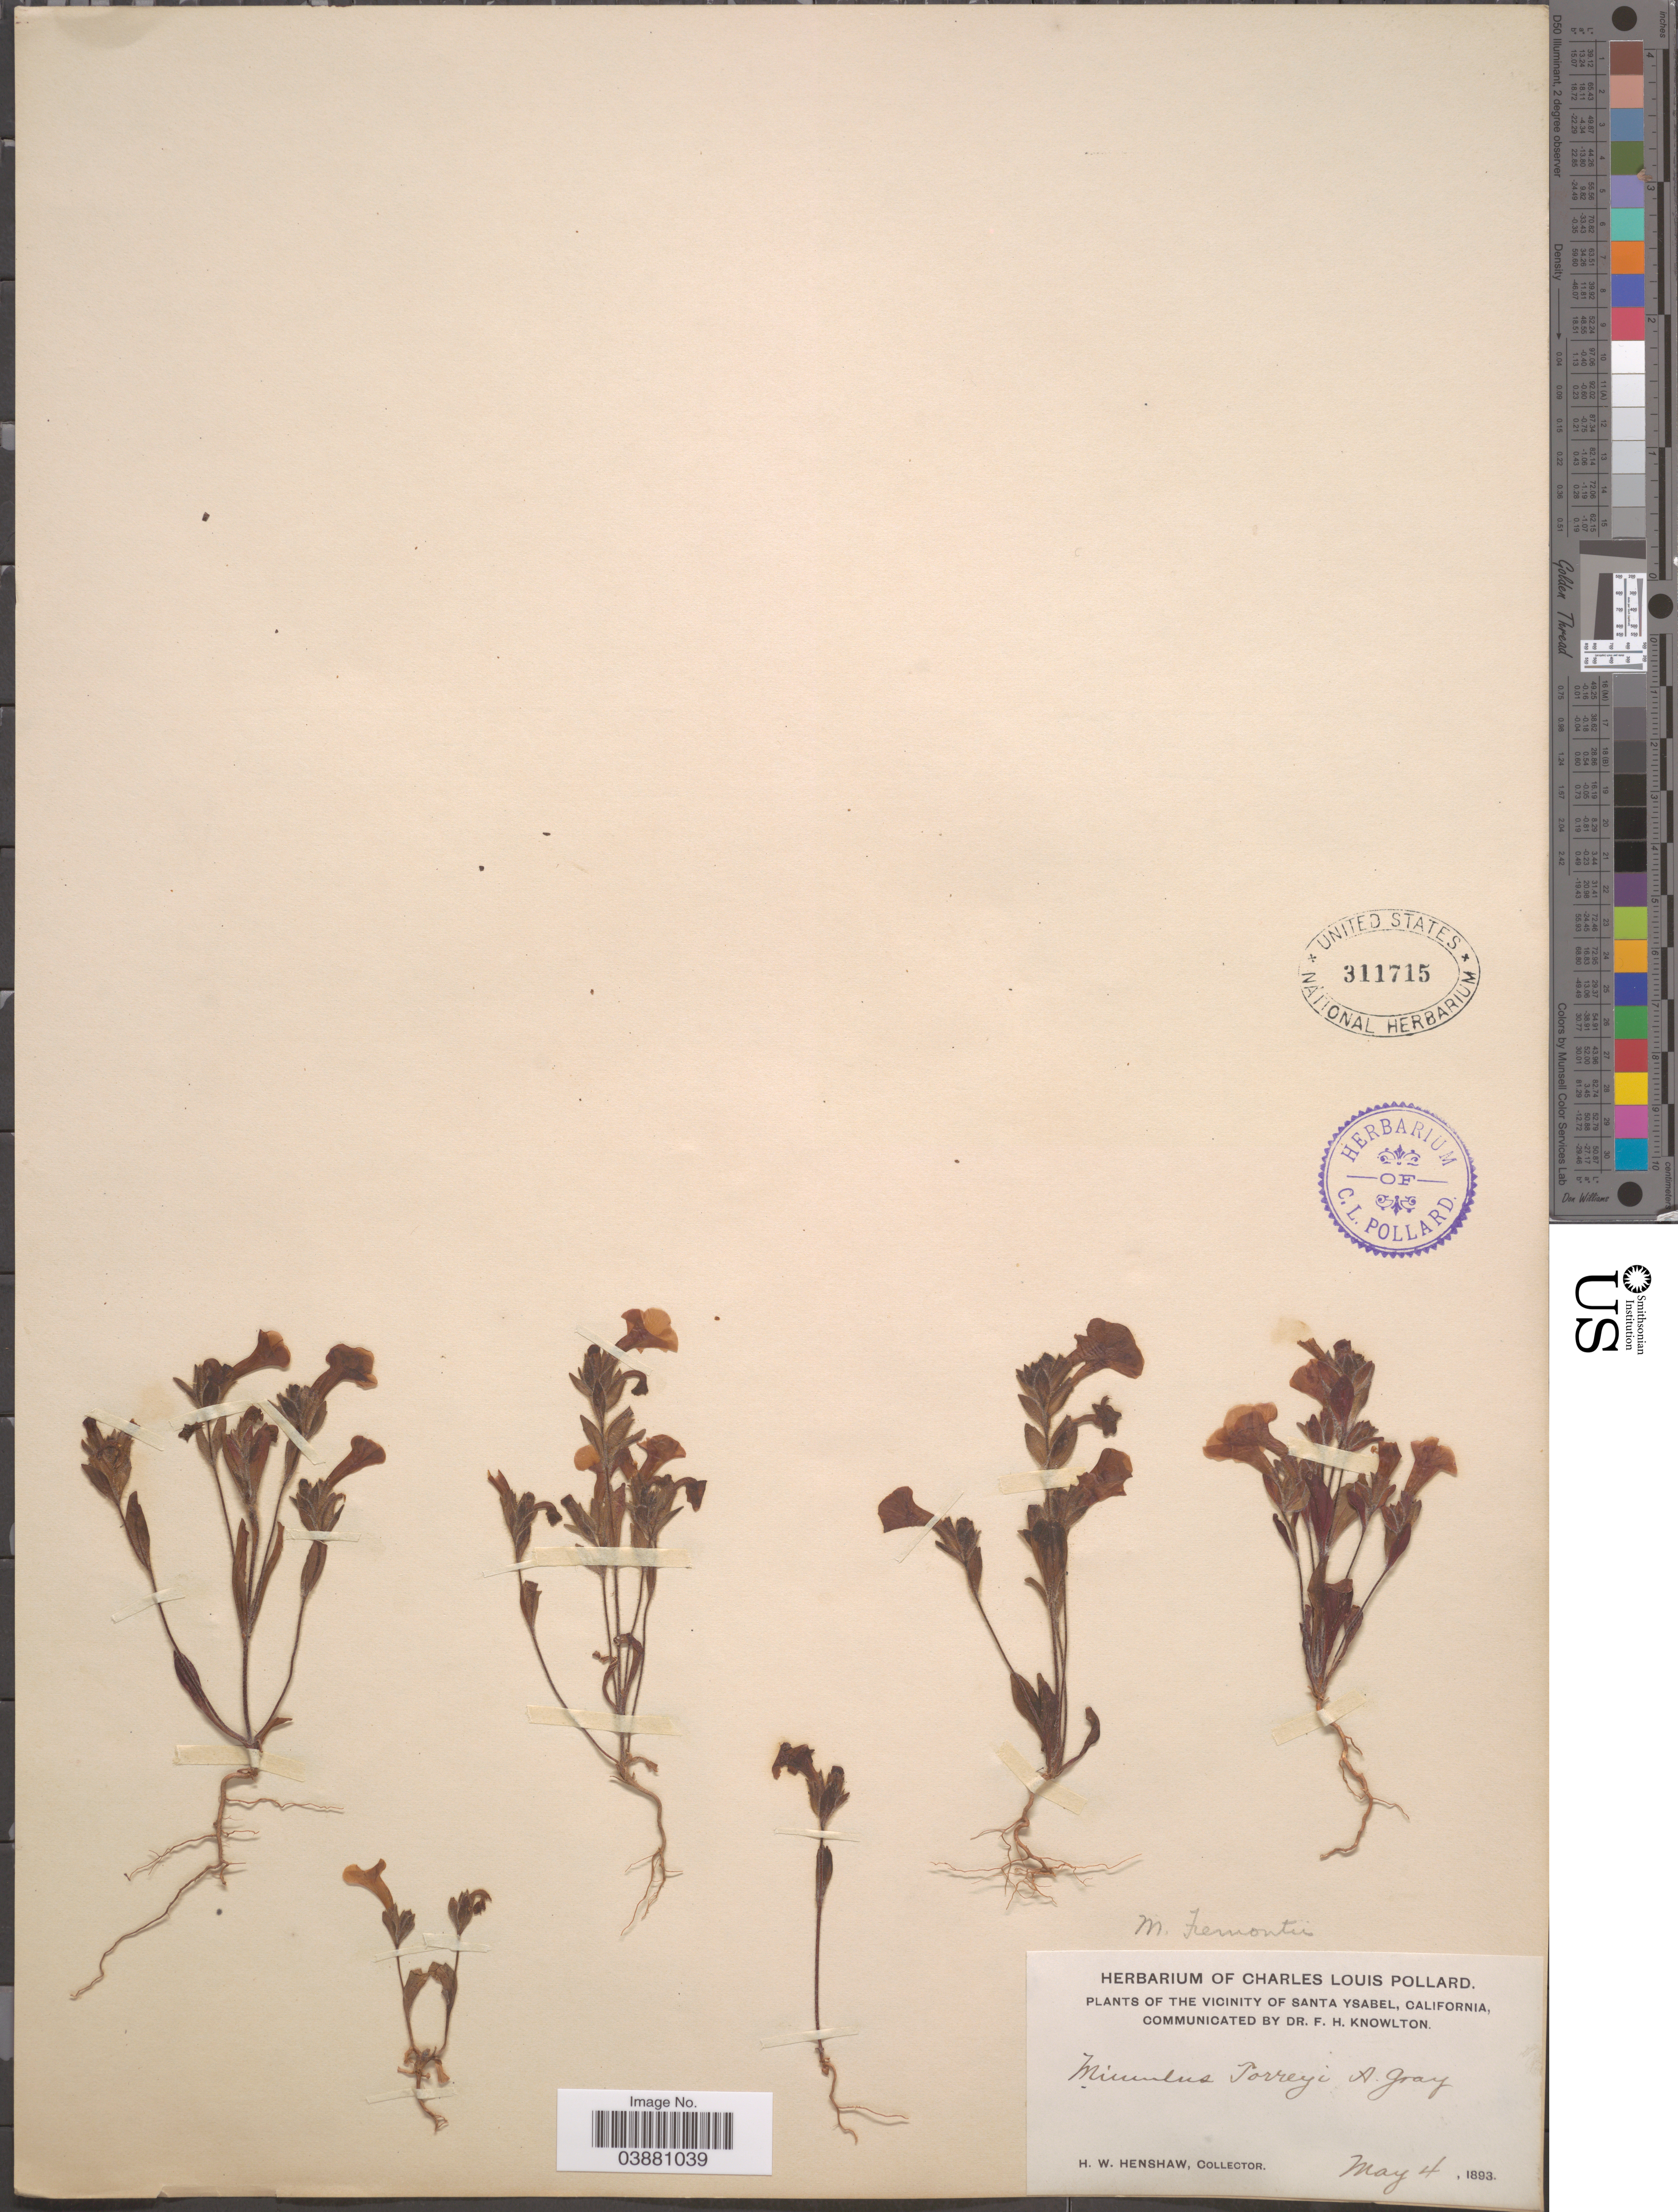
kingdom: Plantae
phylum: Tracheophyta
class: Magnoliopsida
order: Lamiales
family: Phrymaceae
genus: Mimulus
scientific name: Mimulus fremontii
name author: (Benth.) A. Gray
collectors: H. Henshaw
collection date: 1893-05-04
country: United States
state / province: California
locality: The vicinity of Santa Ysabel.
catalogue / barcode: US 311715